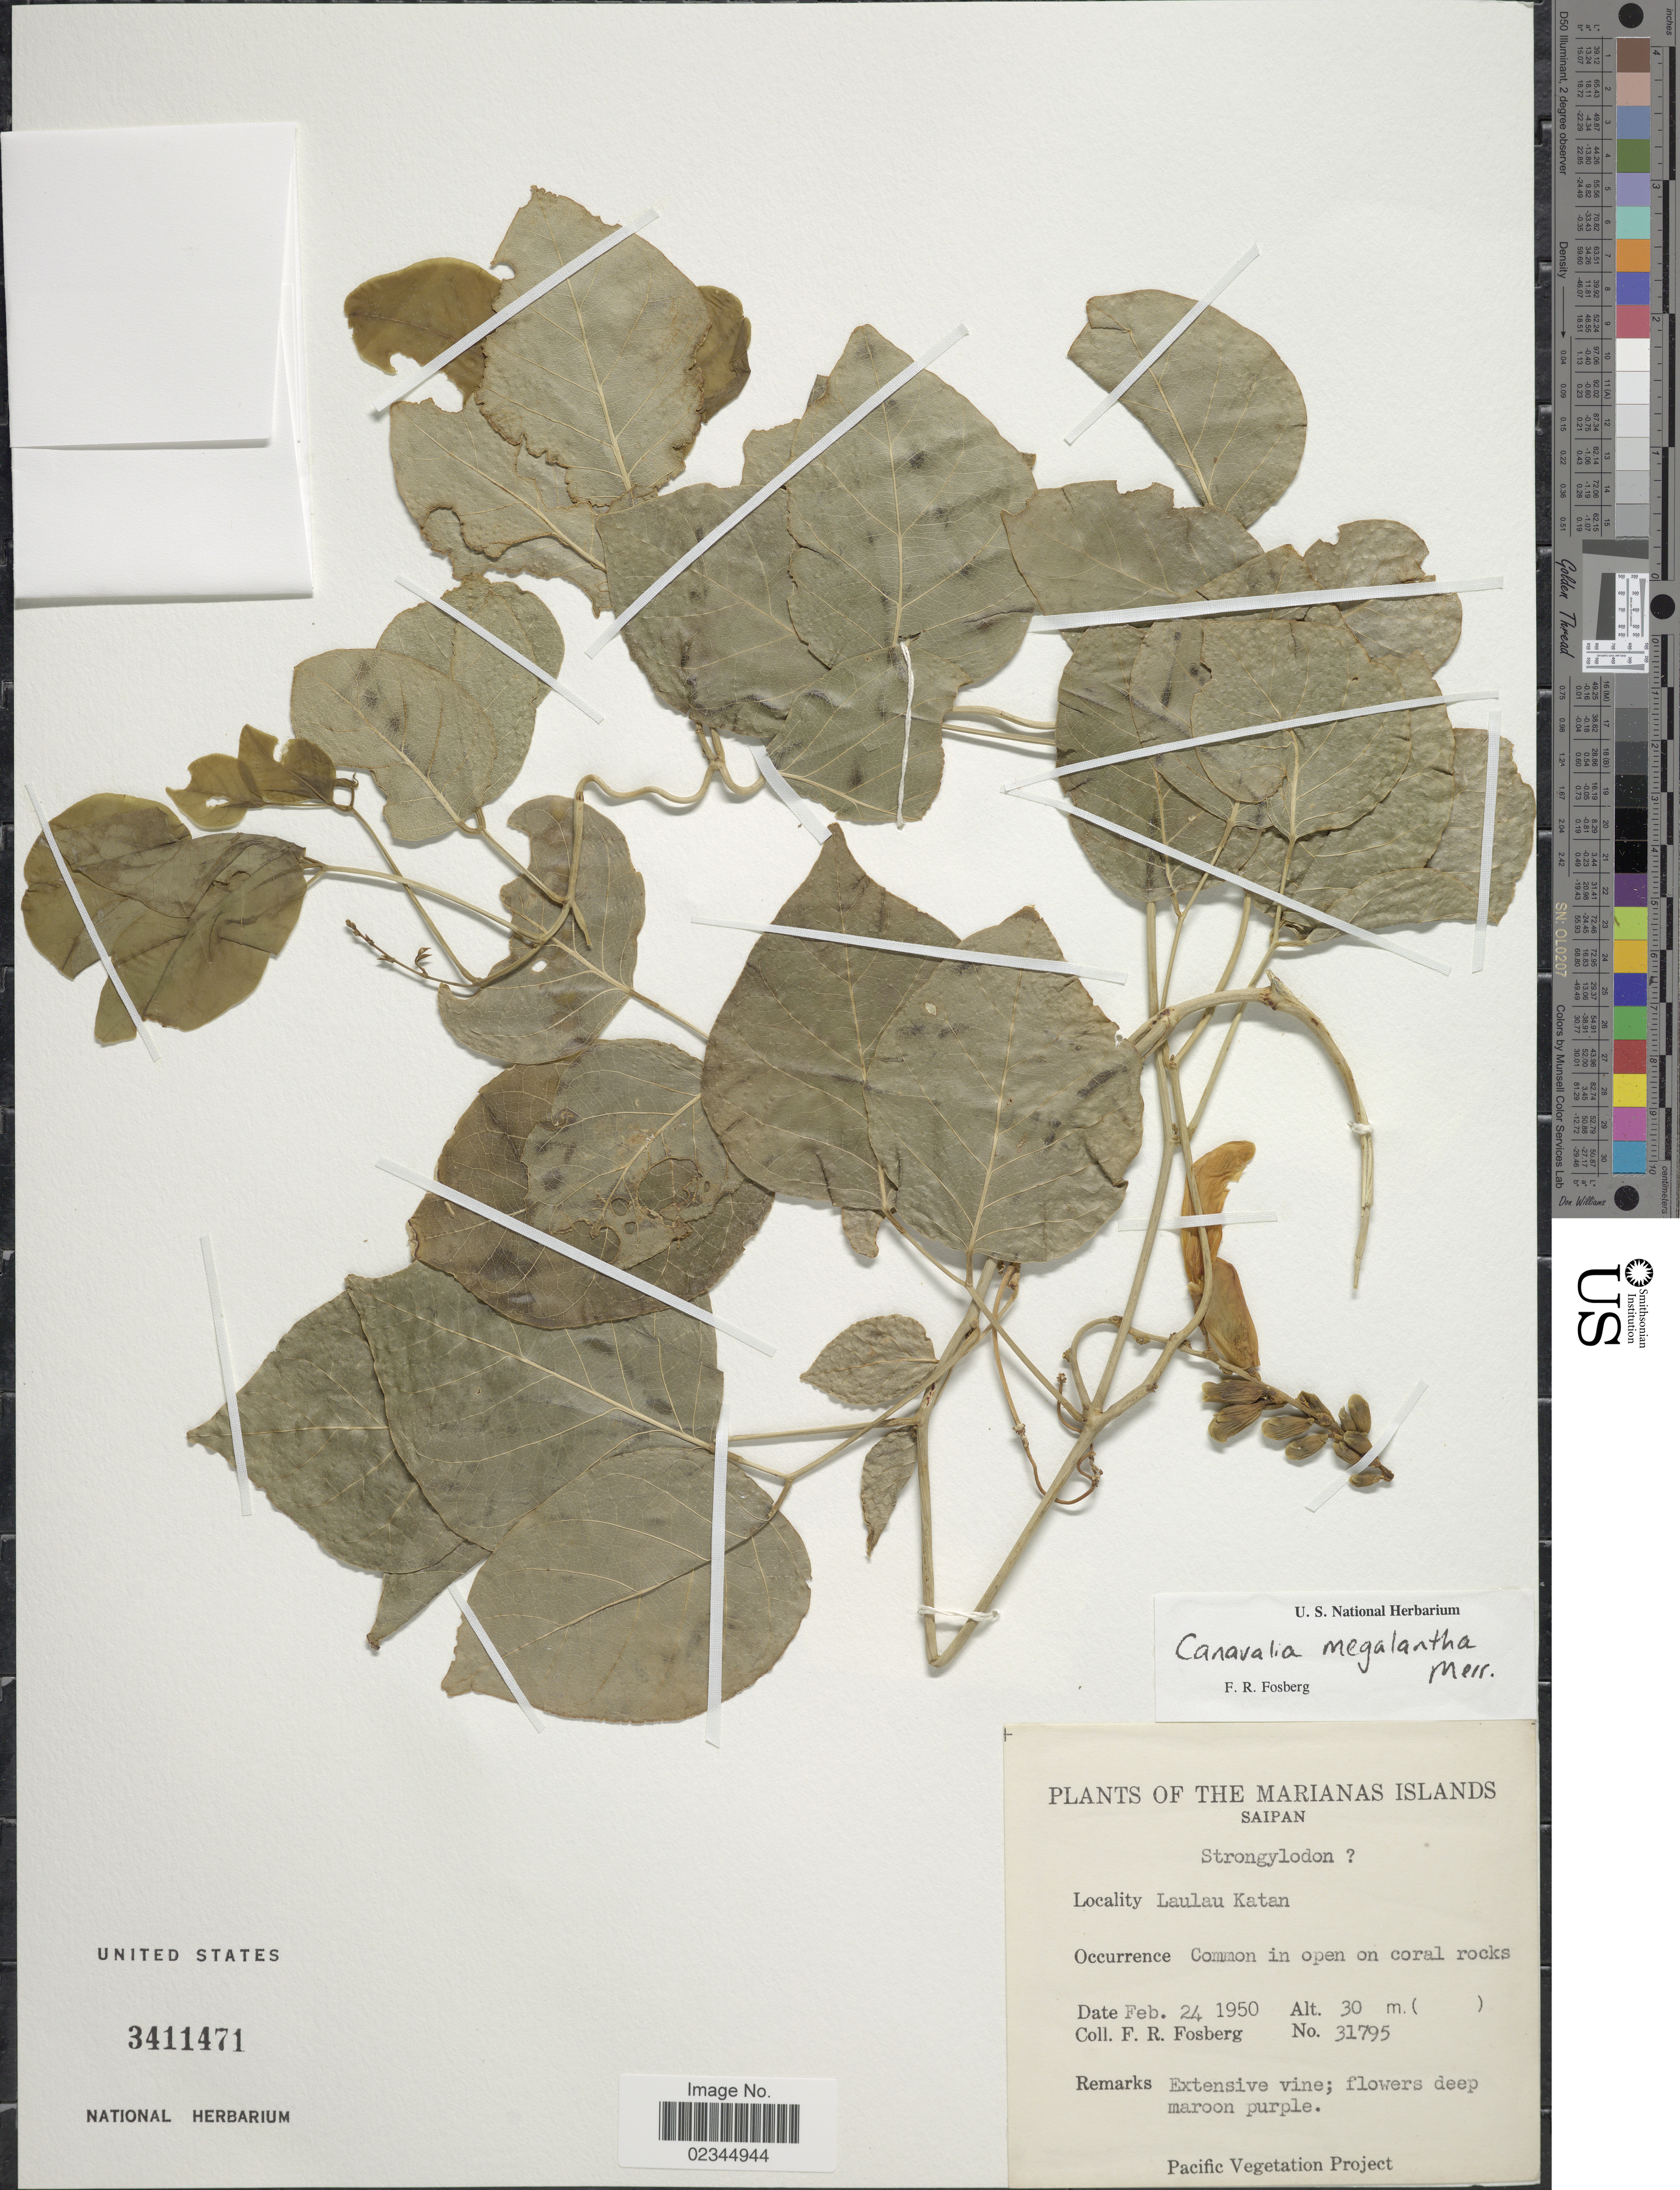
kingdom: Plantae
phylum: Tracheophyta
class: Magnoliopsida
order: Fabales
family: Fabaceae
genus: Canavalia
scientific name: Canavalia megalantha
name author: Merr.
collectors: F. R. Fosberg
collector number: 31795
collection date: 1950-02-24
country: Northern Mariana Islands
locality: The Marianas Islands, Saipan, Laulau Katan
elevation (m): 30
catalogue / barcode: US 3411471